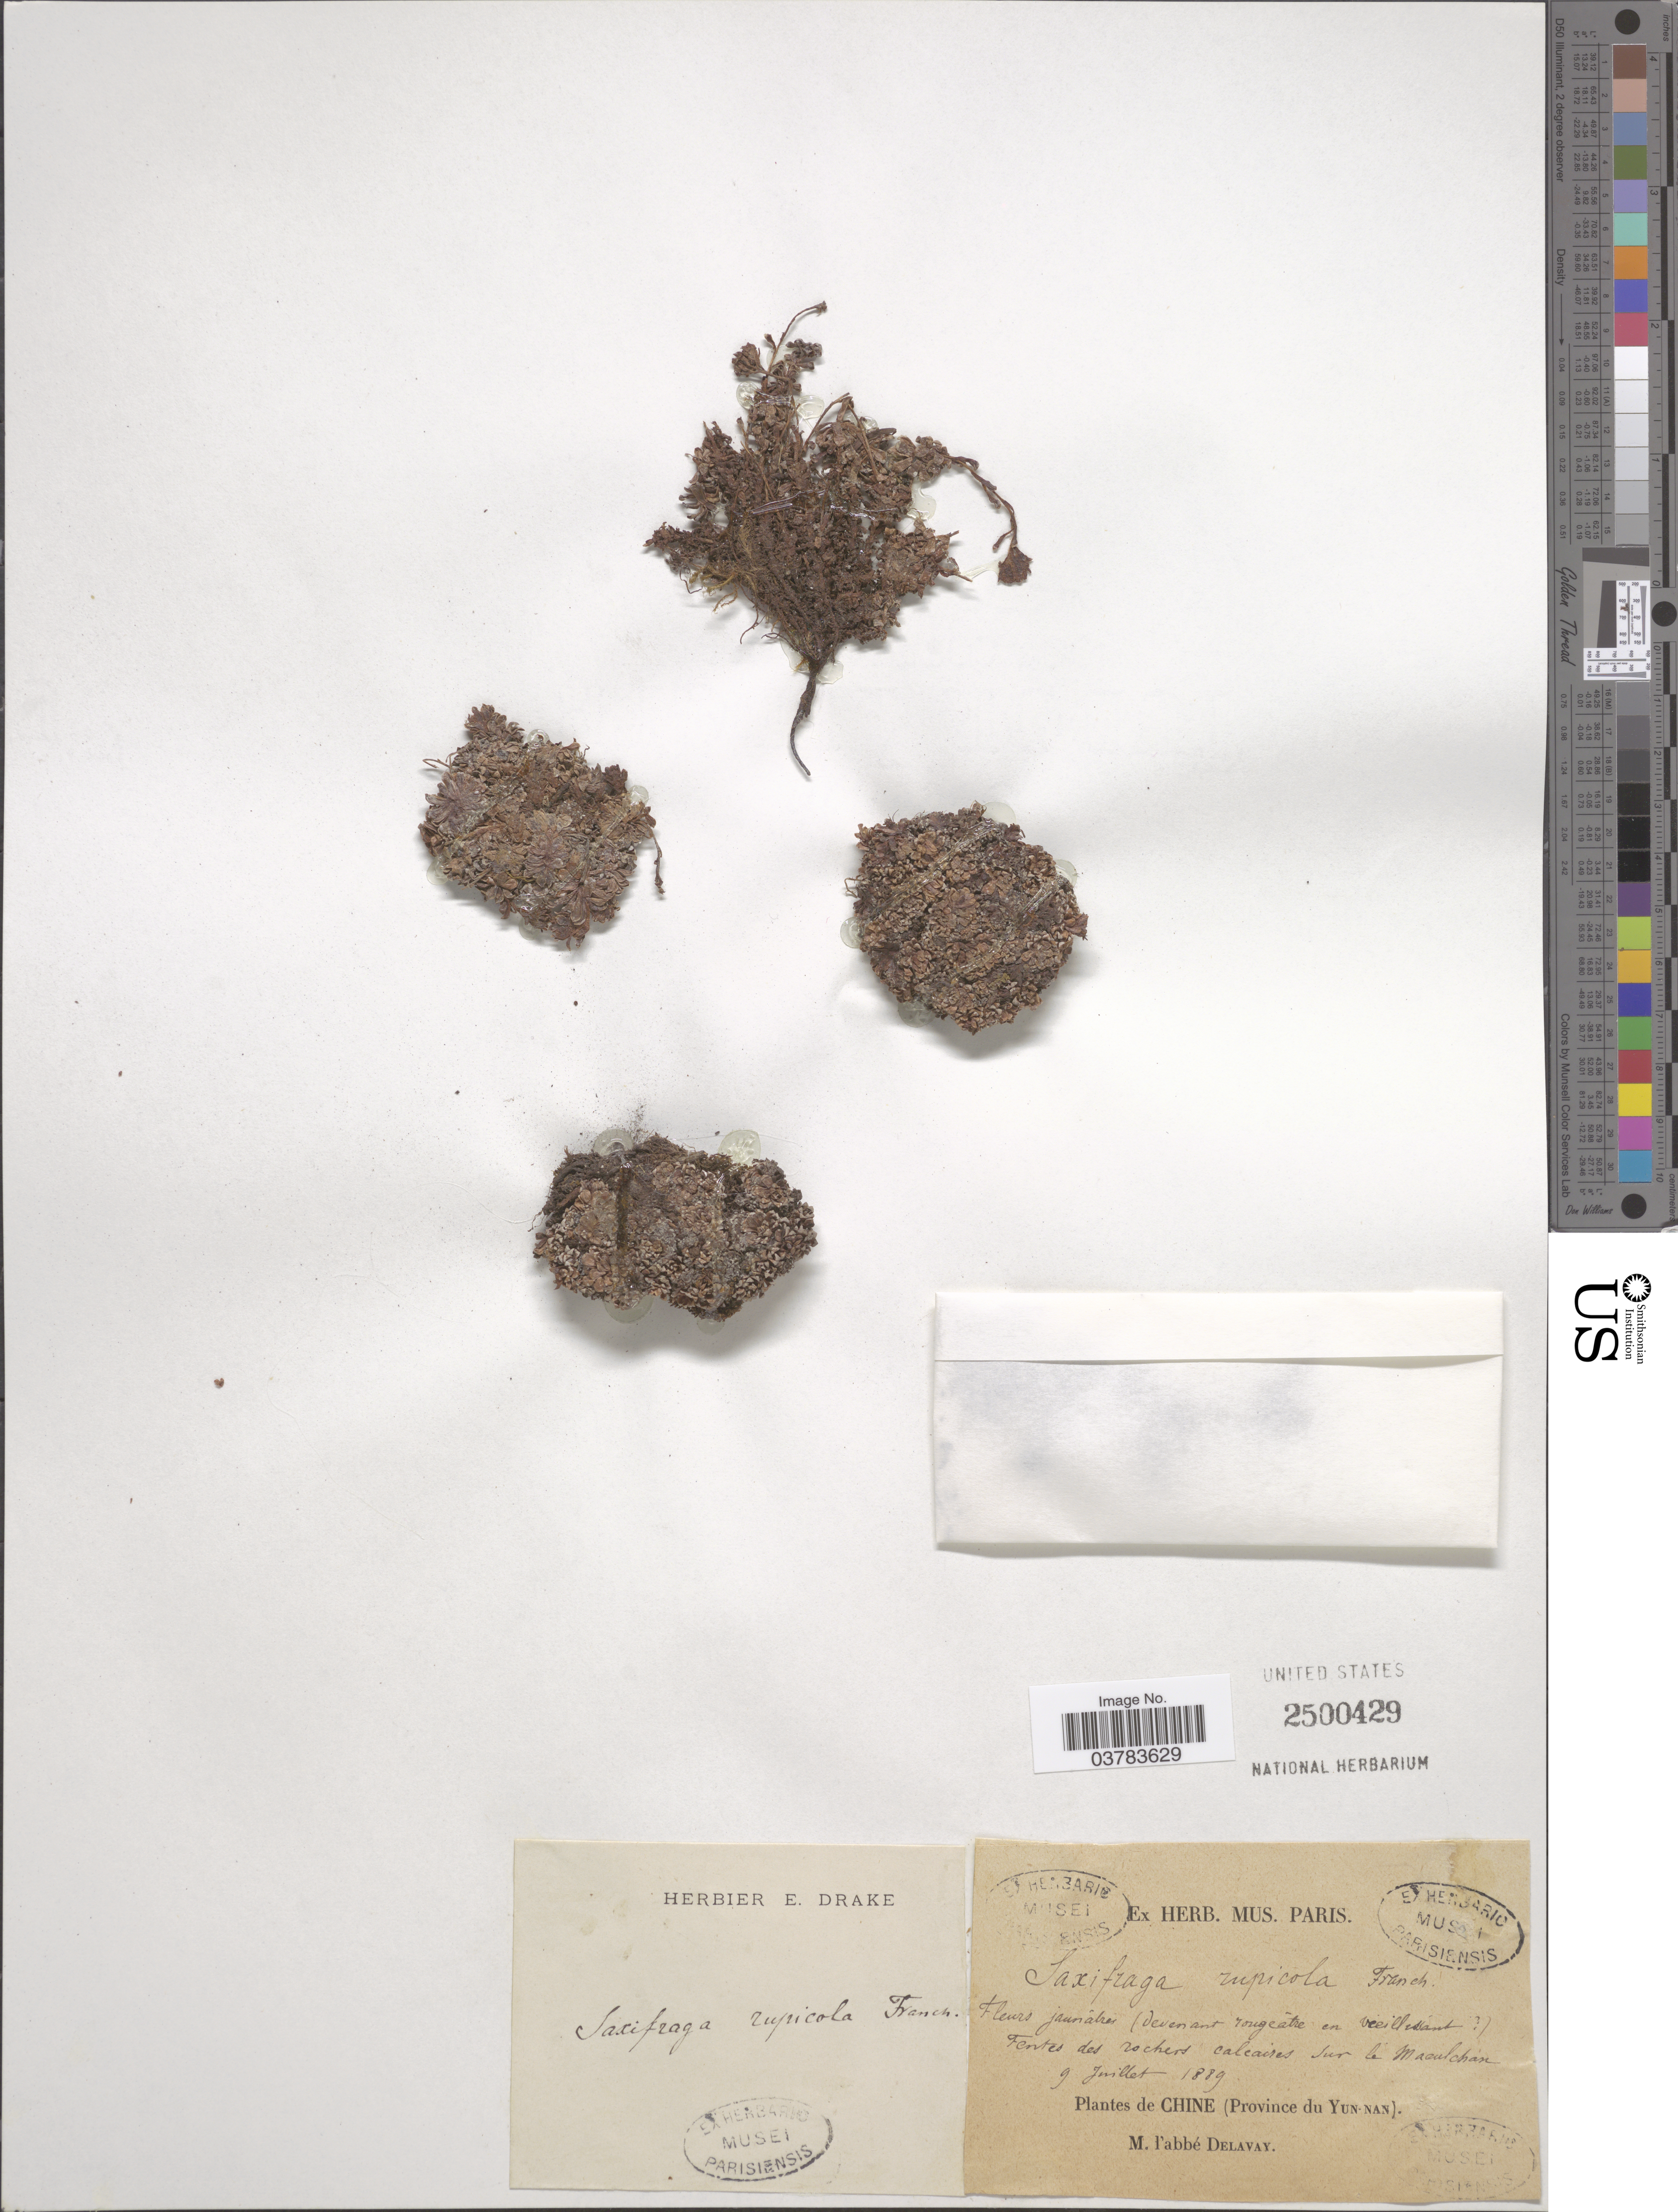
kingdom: Plantae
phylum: Tracheophyta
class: Magnoliopsida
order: Saxifragales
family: Saxifragaceae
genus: Saxifraga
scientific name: Saxifraga rupicola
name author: Franch.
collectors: P. Delavay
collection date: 1889-07-09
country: China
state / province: Yunnan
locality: Fentes des rochers calcaires sur le Maeulchan. Chine (Province du Yun-nan).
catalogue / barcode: US 2500429